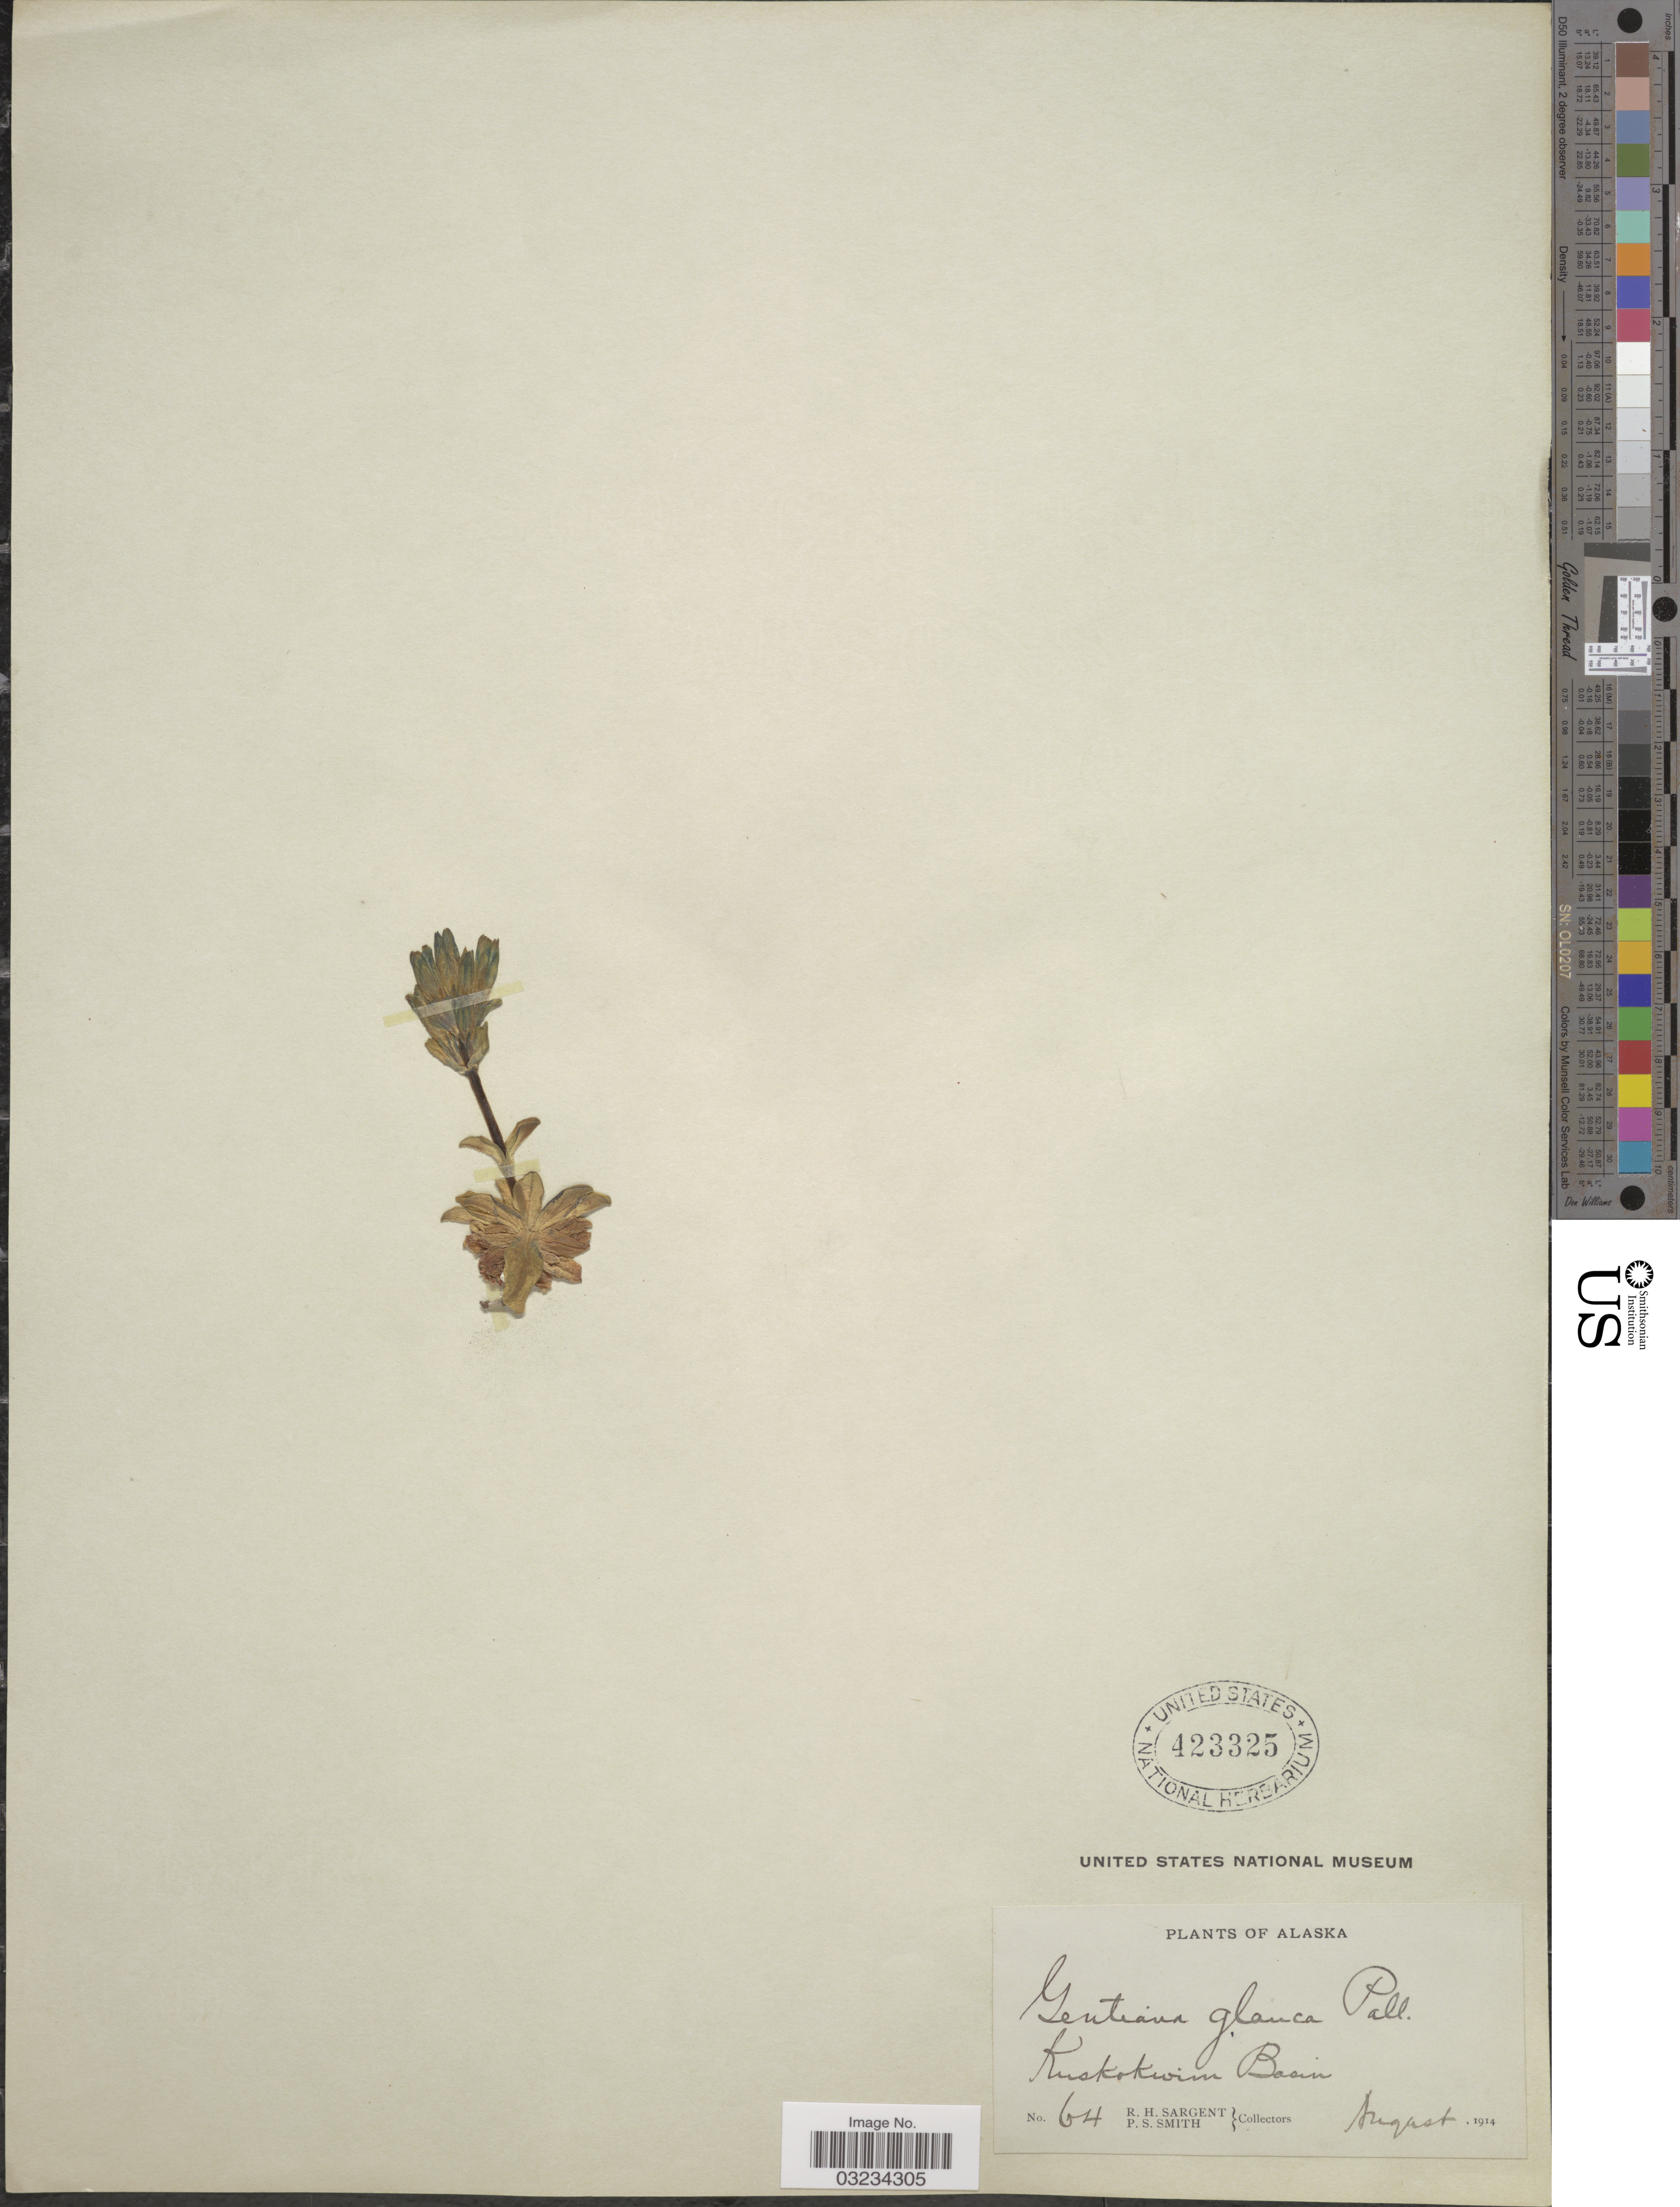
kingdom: Plantae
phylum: Tracheophyta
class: Magnoliopsida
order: Gentianales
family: Gentianaceae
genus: Gentiana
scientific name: Gentiana glauca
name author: Pall.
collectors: R. Sargent & P. Smith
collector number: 64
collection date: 1914-08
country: United States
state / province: Alaska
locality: Kuskokwim Basin.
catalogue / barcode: US 423325